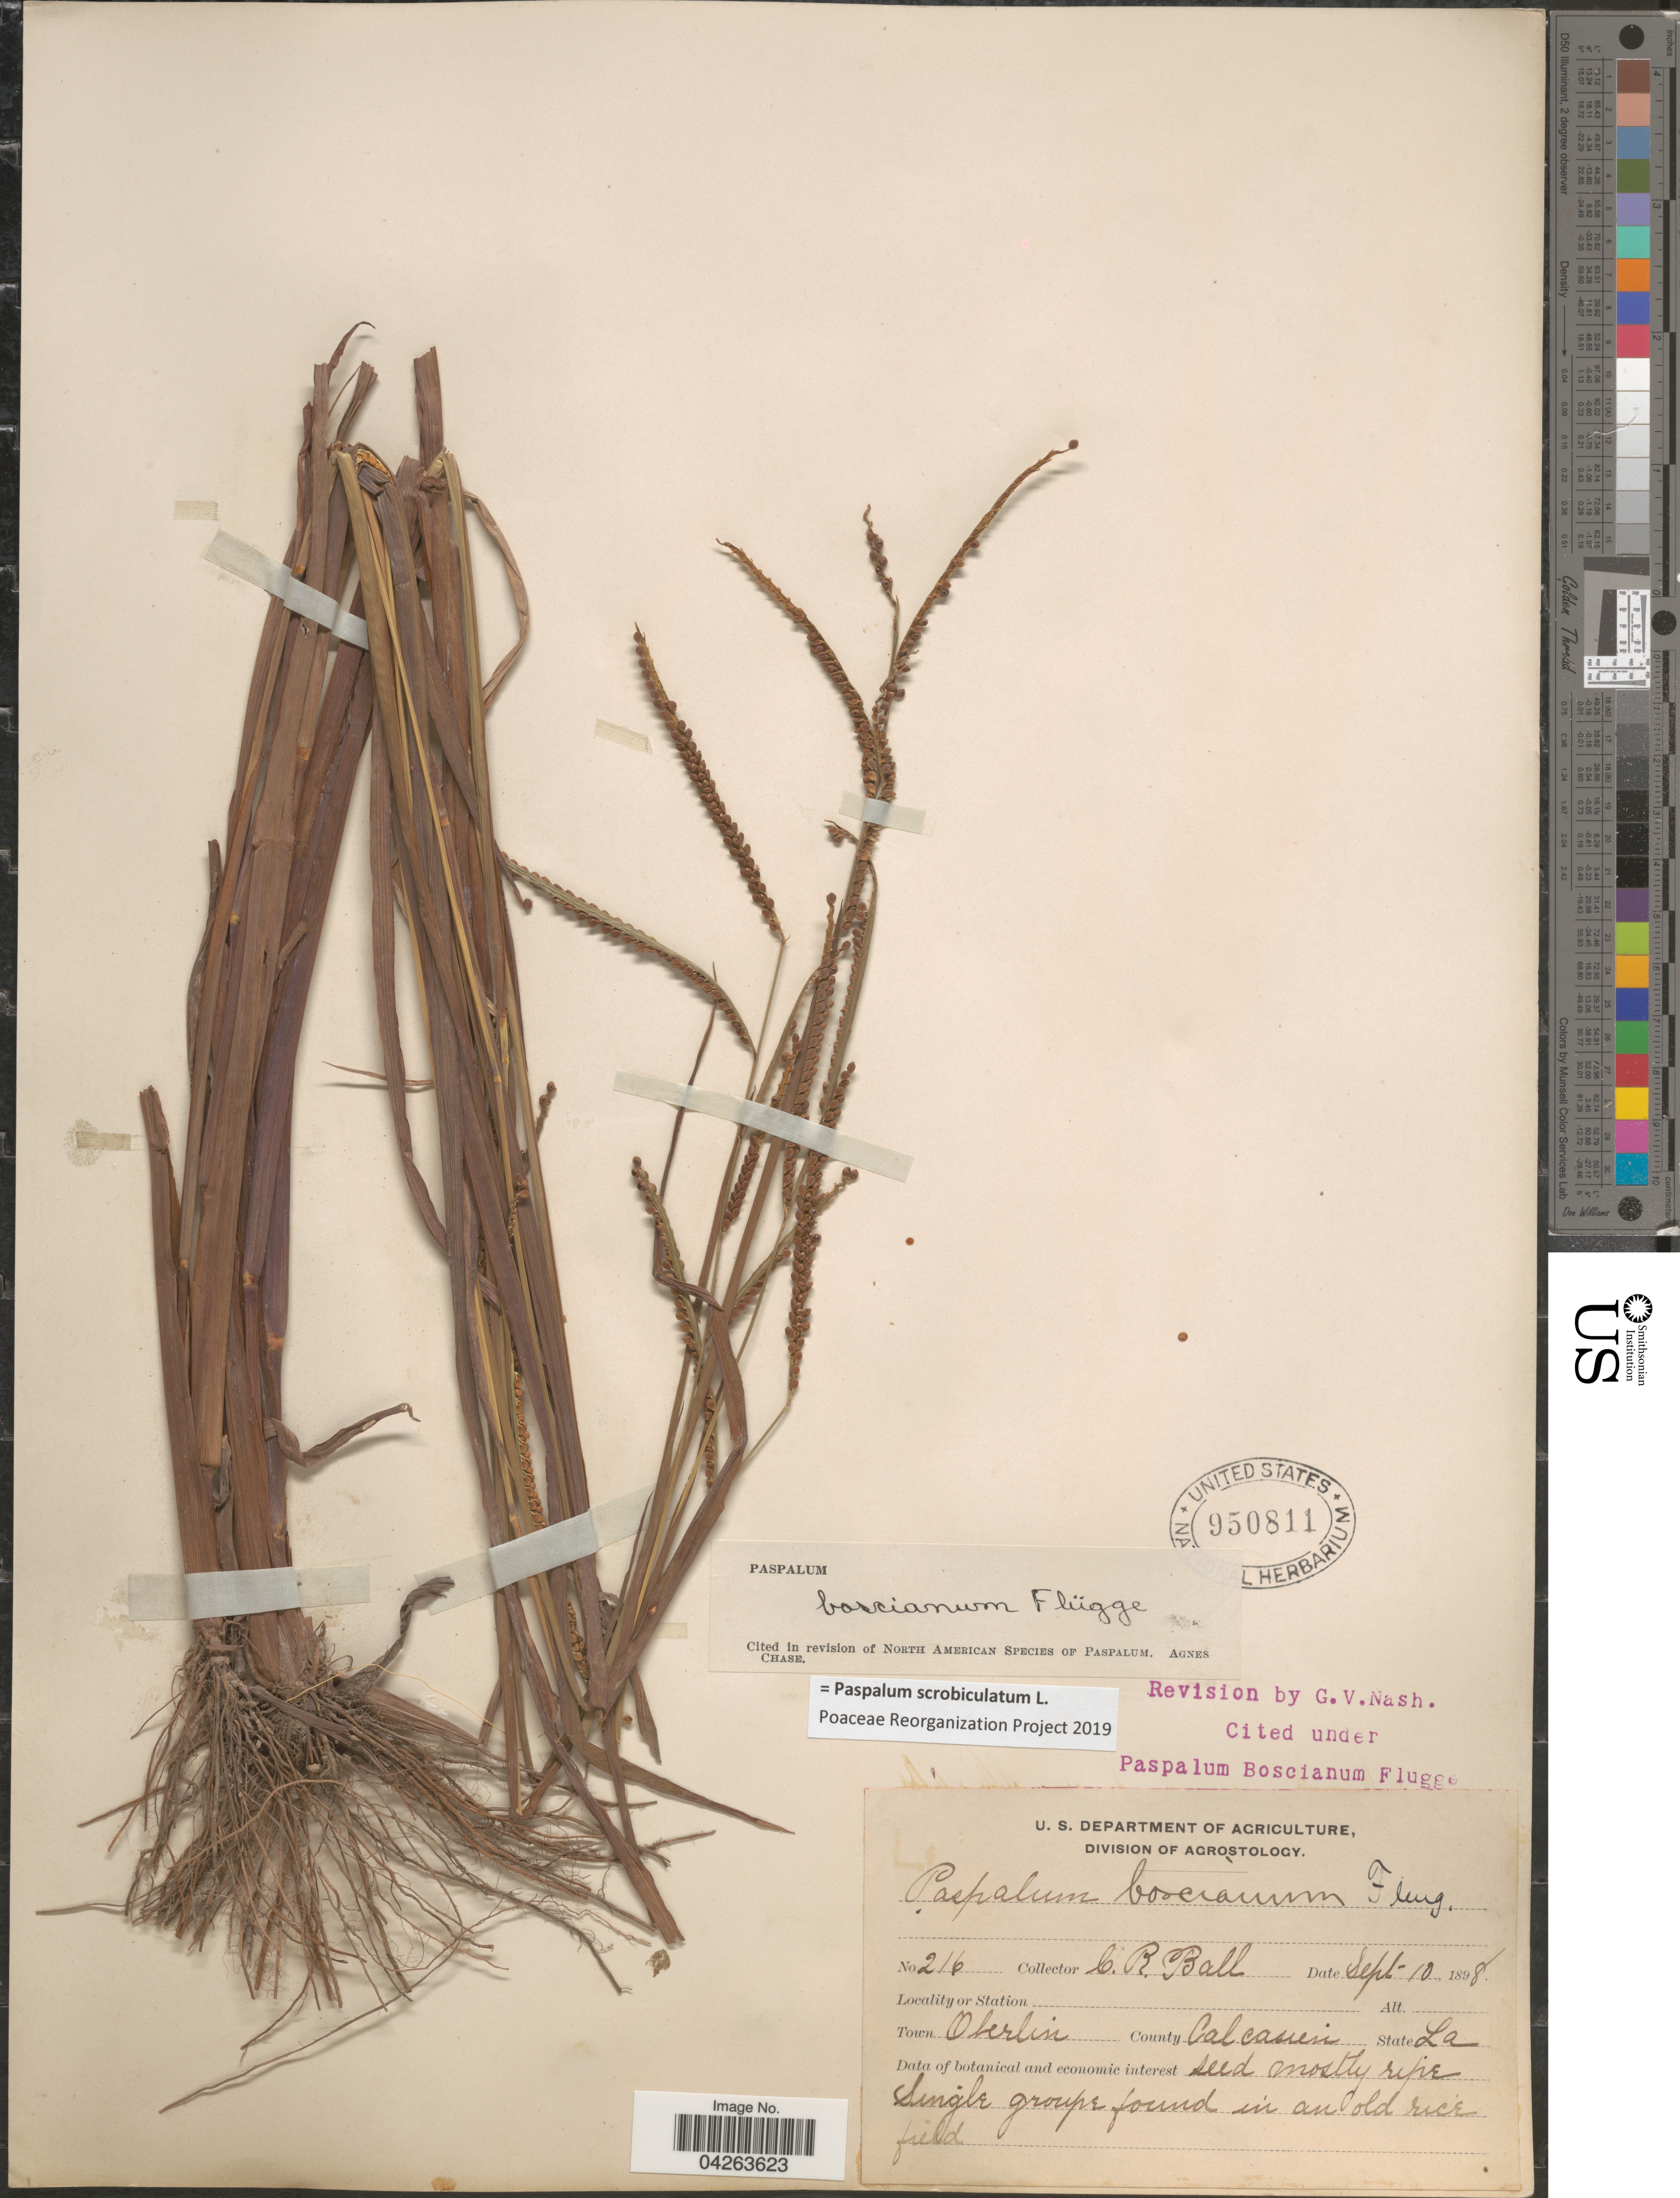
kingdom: Plantae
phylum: Tracheophyta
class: Liliopsida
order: Poales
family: Poaceae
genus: Paspalum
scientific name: Paspalum scrobiculatum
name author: L.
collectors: C. R. Ball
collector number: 216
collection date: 1898-09-10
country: United States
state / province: Louisiana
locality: Town Oberlin. County Calcasieu.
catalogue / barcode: US 950811